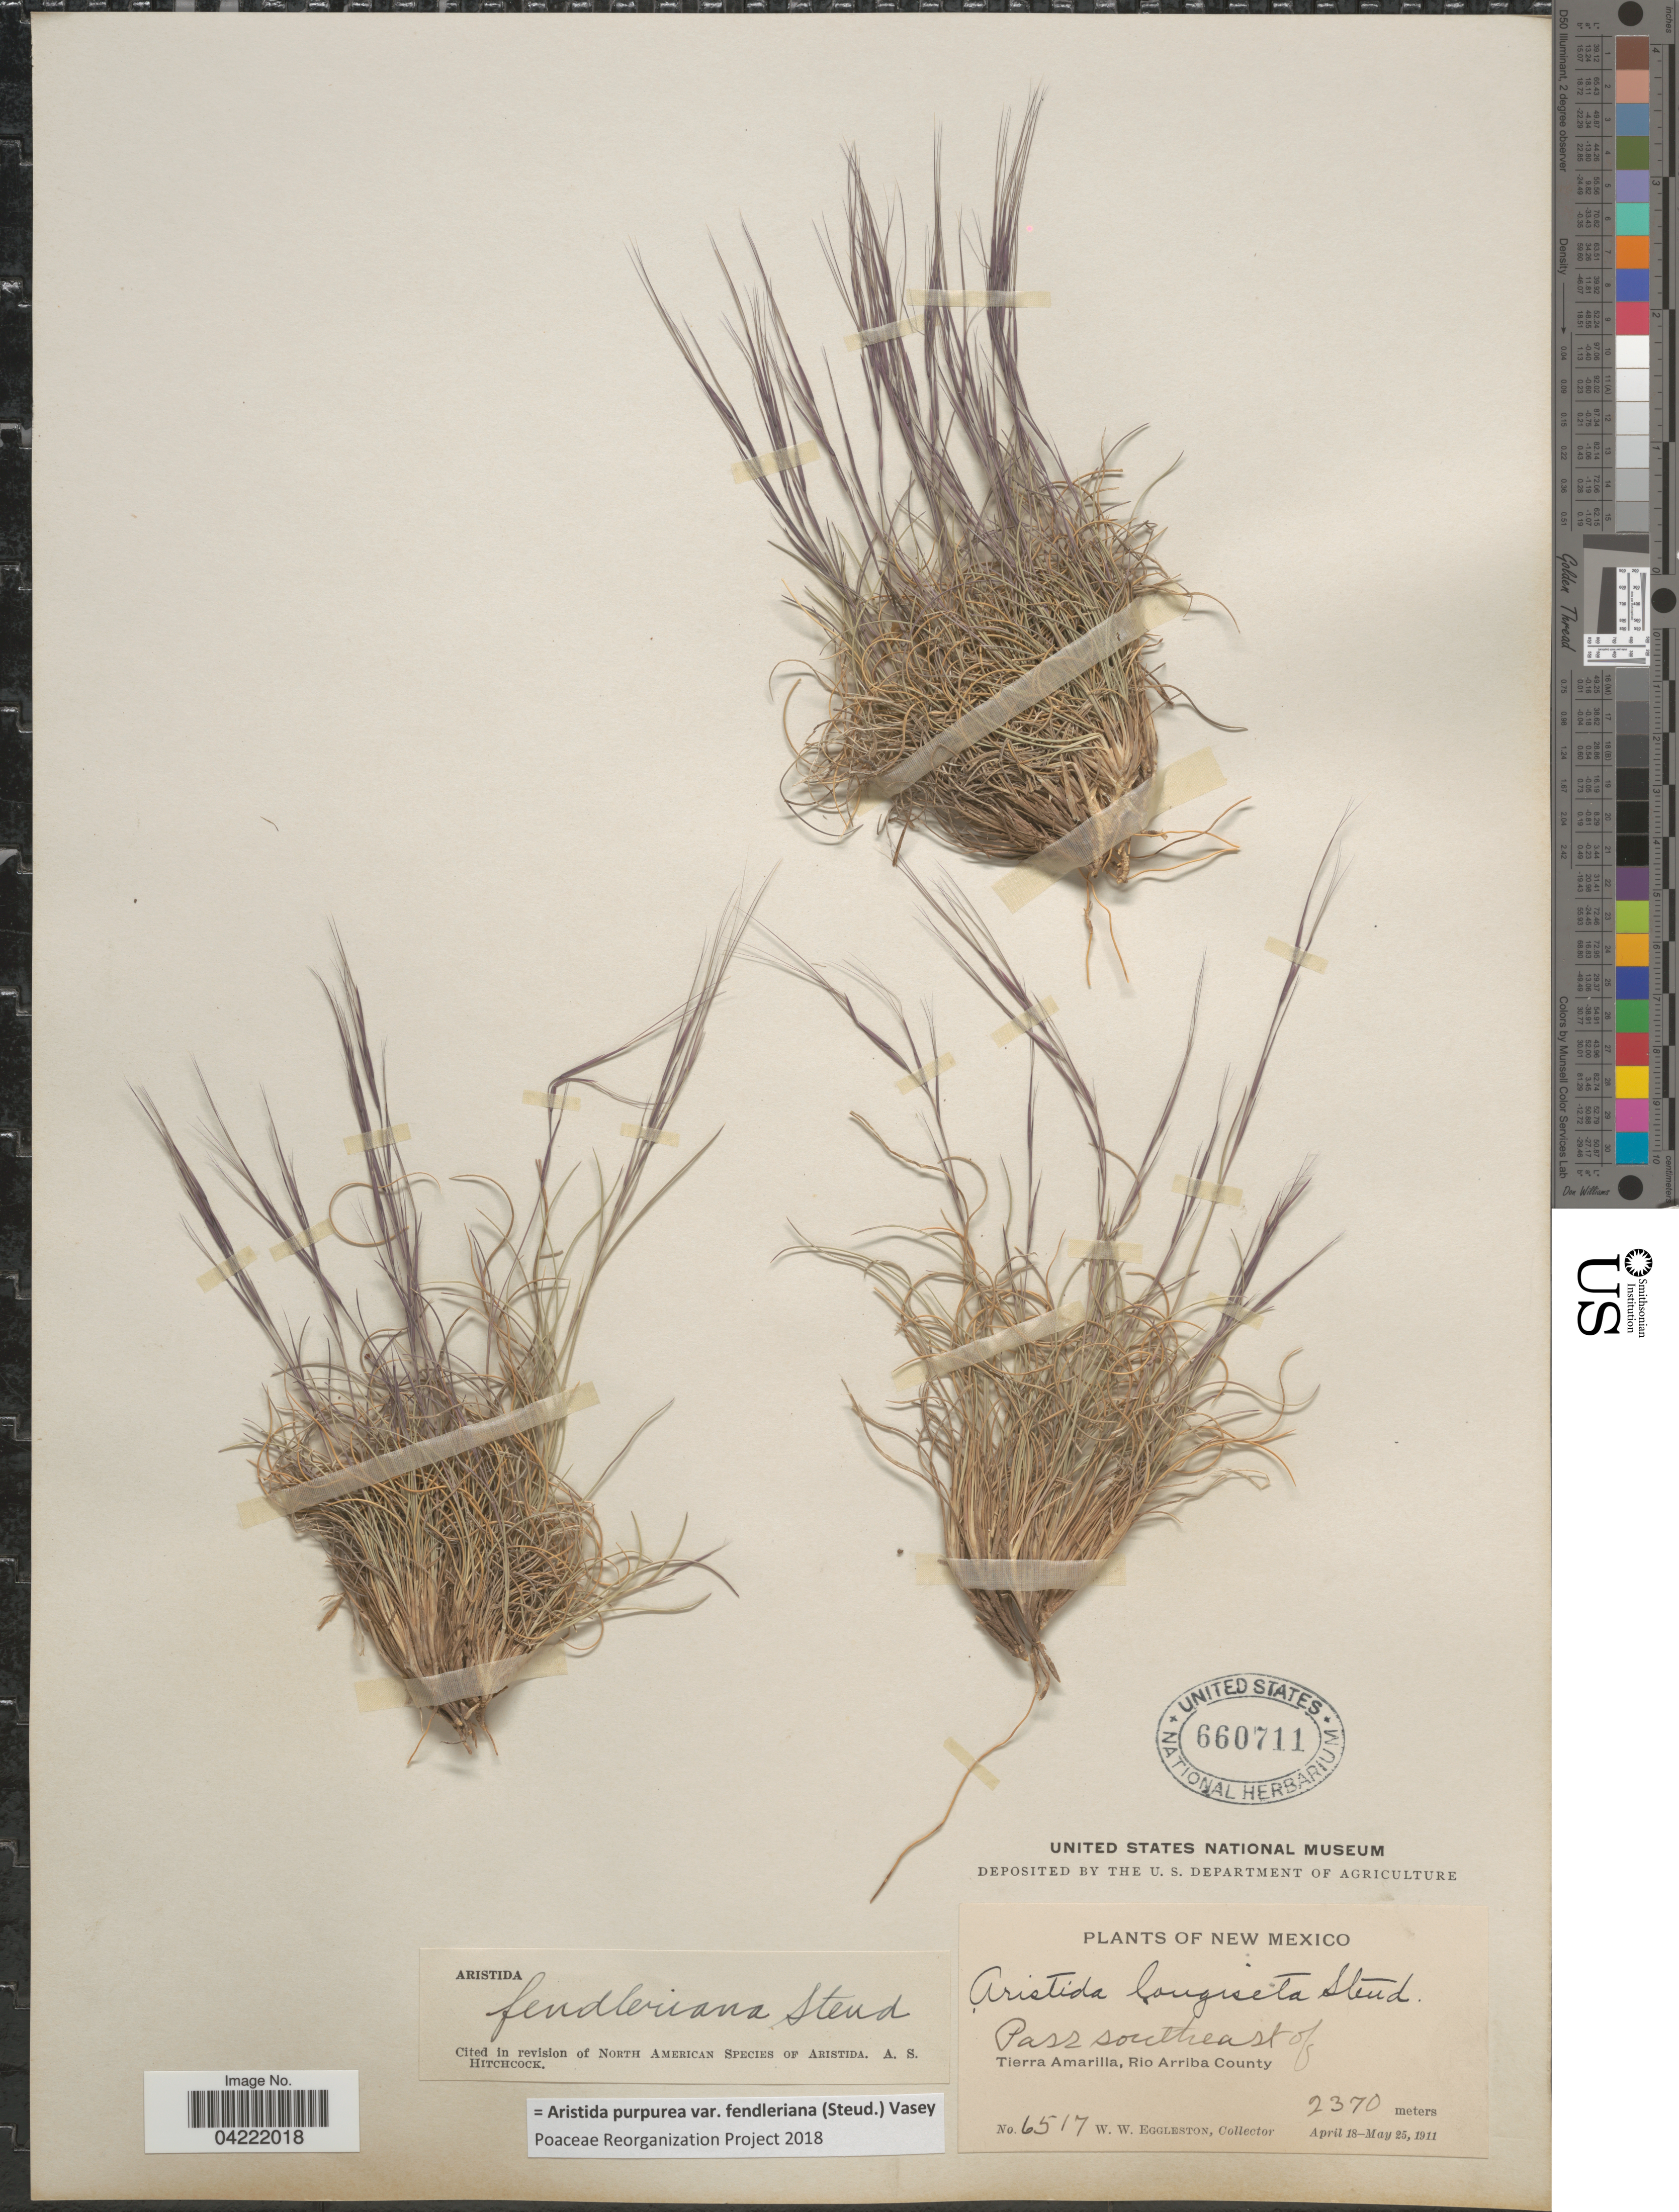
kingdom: Plantae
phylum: Tracheophyta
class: Liliopsida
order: Poales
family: Poaceae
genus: Aristida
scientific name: Aristida purpurea var. fendleriana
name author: (Steud.) Vasey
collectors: W. W. Eggleston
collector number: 6517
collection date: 1911-04-18/1911-05-25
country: United States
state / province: New Mexico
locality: Pass southeast of Tierra Amarilla, Rio Arriba County.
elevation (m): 2370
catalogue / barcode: US 660711